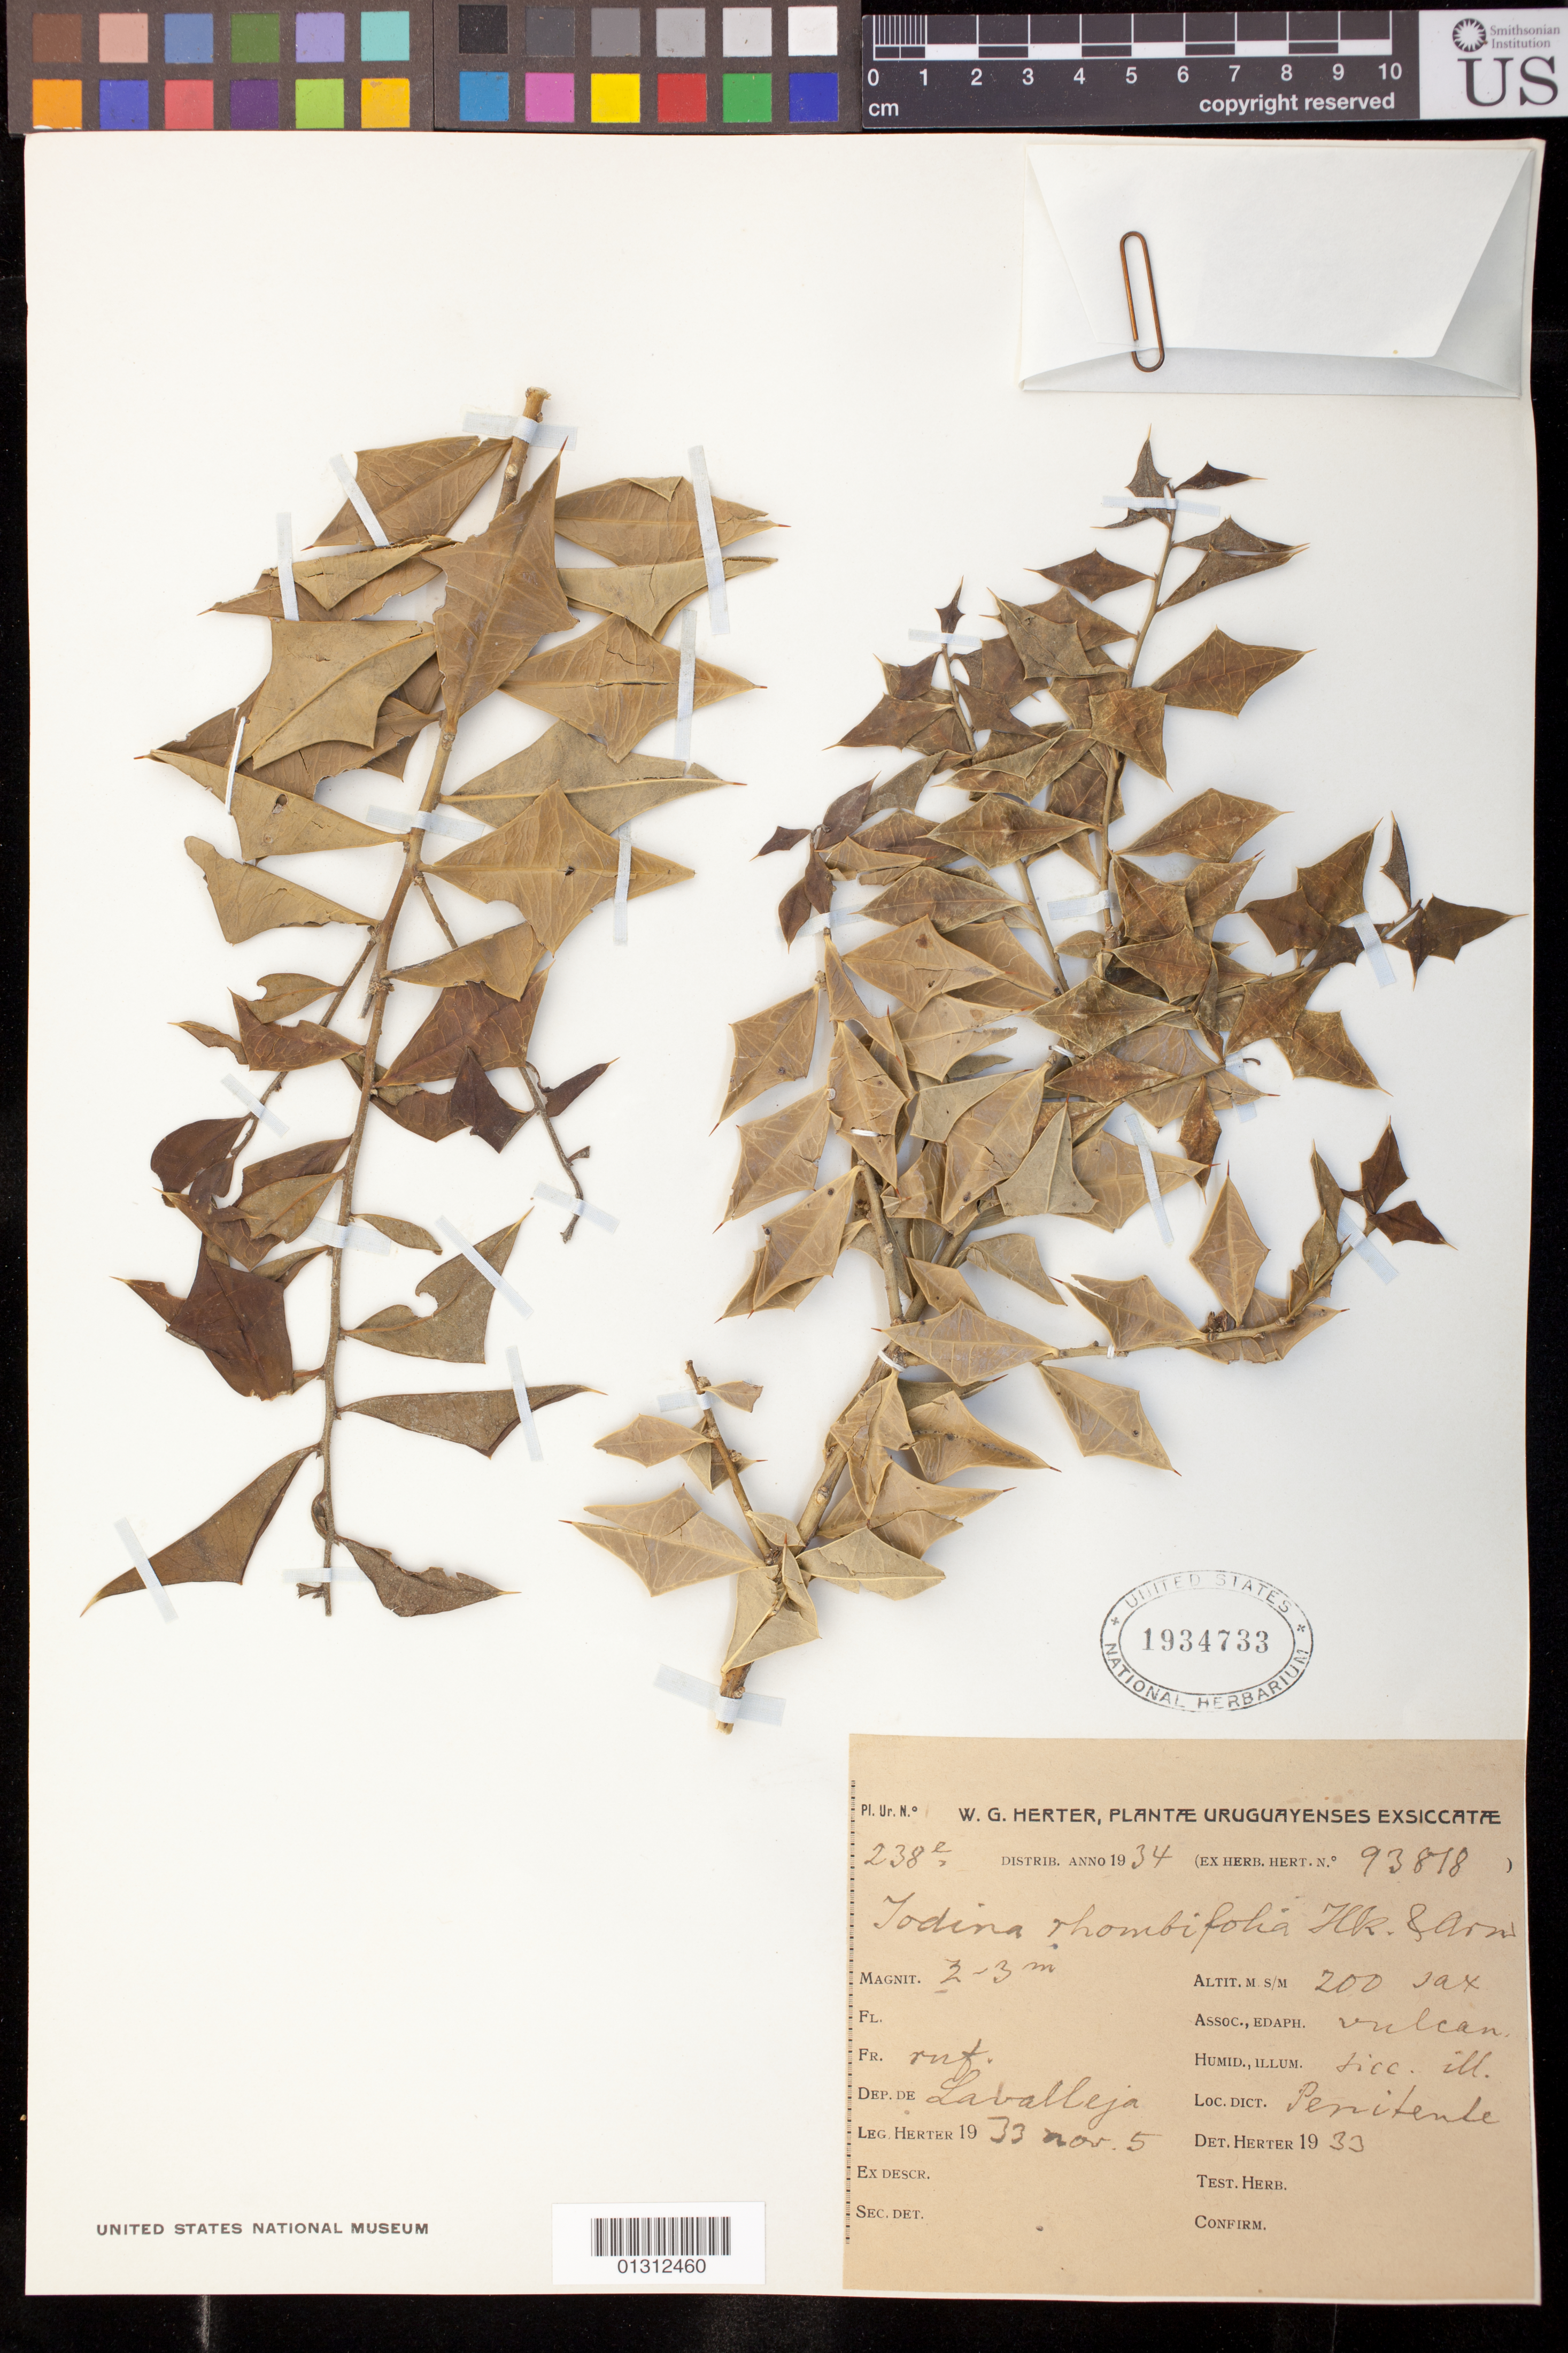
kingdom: Plantae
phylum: Tracheophyta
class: Magnoliopsida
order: Santalales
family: Cervantesiaceae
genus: Jodina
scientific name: Jodina rhombifolia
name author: (Hook. & Arn.) Reissek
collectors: W. G. Herter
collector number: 238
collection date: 1933-11-05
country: Uruguay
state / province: Lavalleja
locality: Penitente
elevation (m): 200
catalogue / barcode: US 1934733